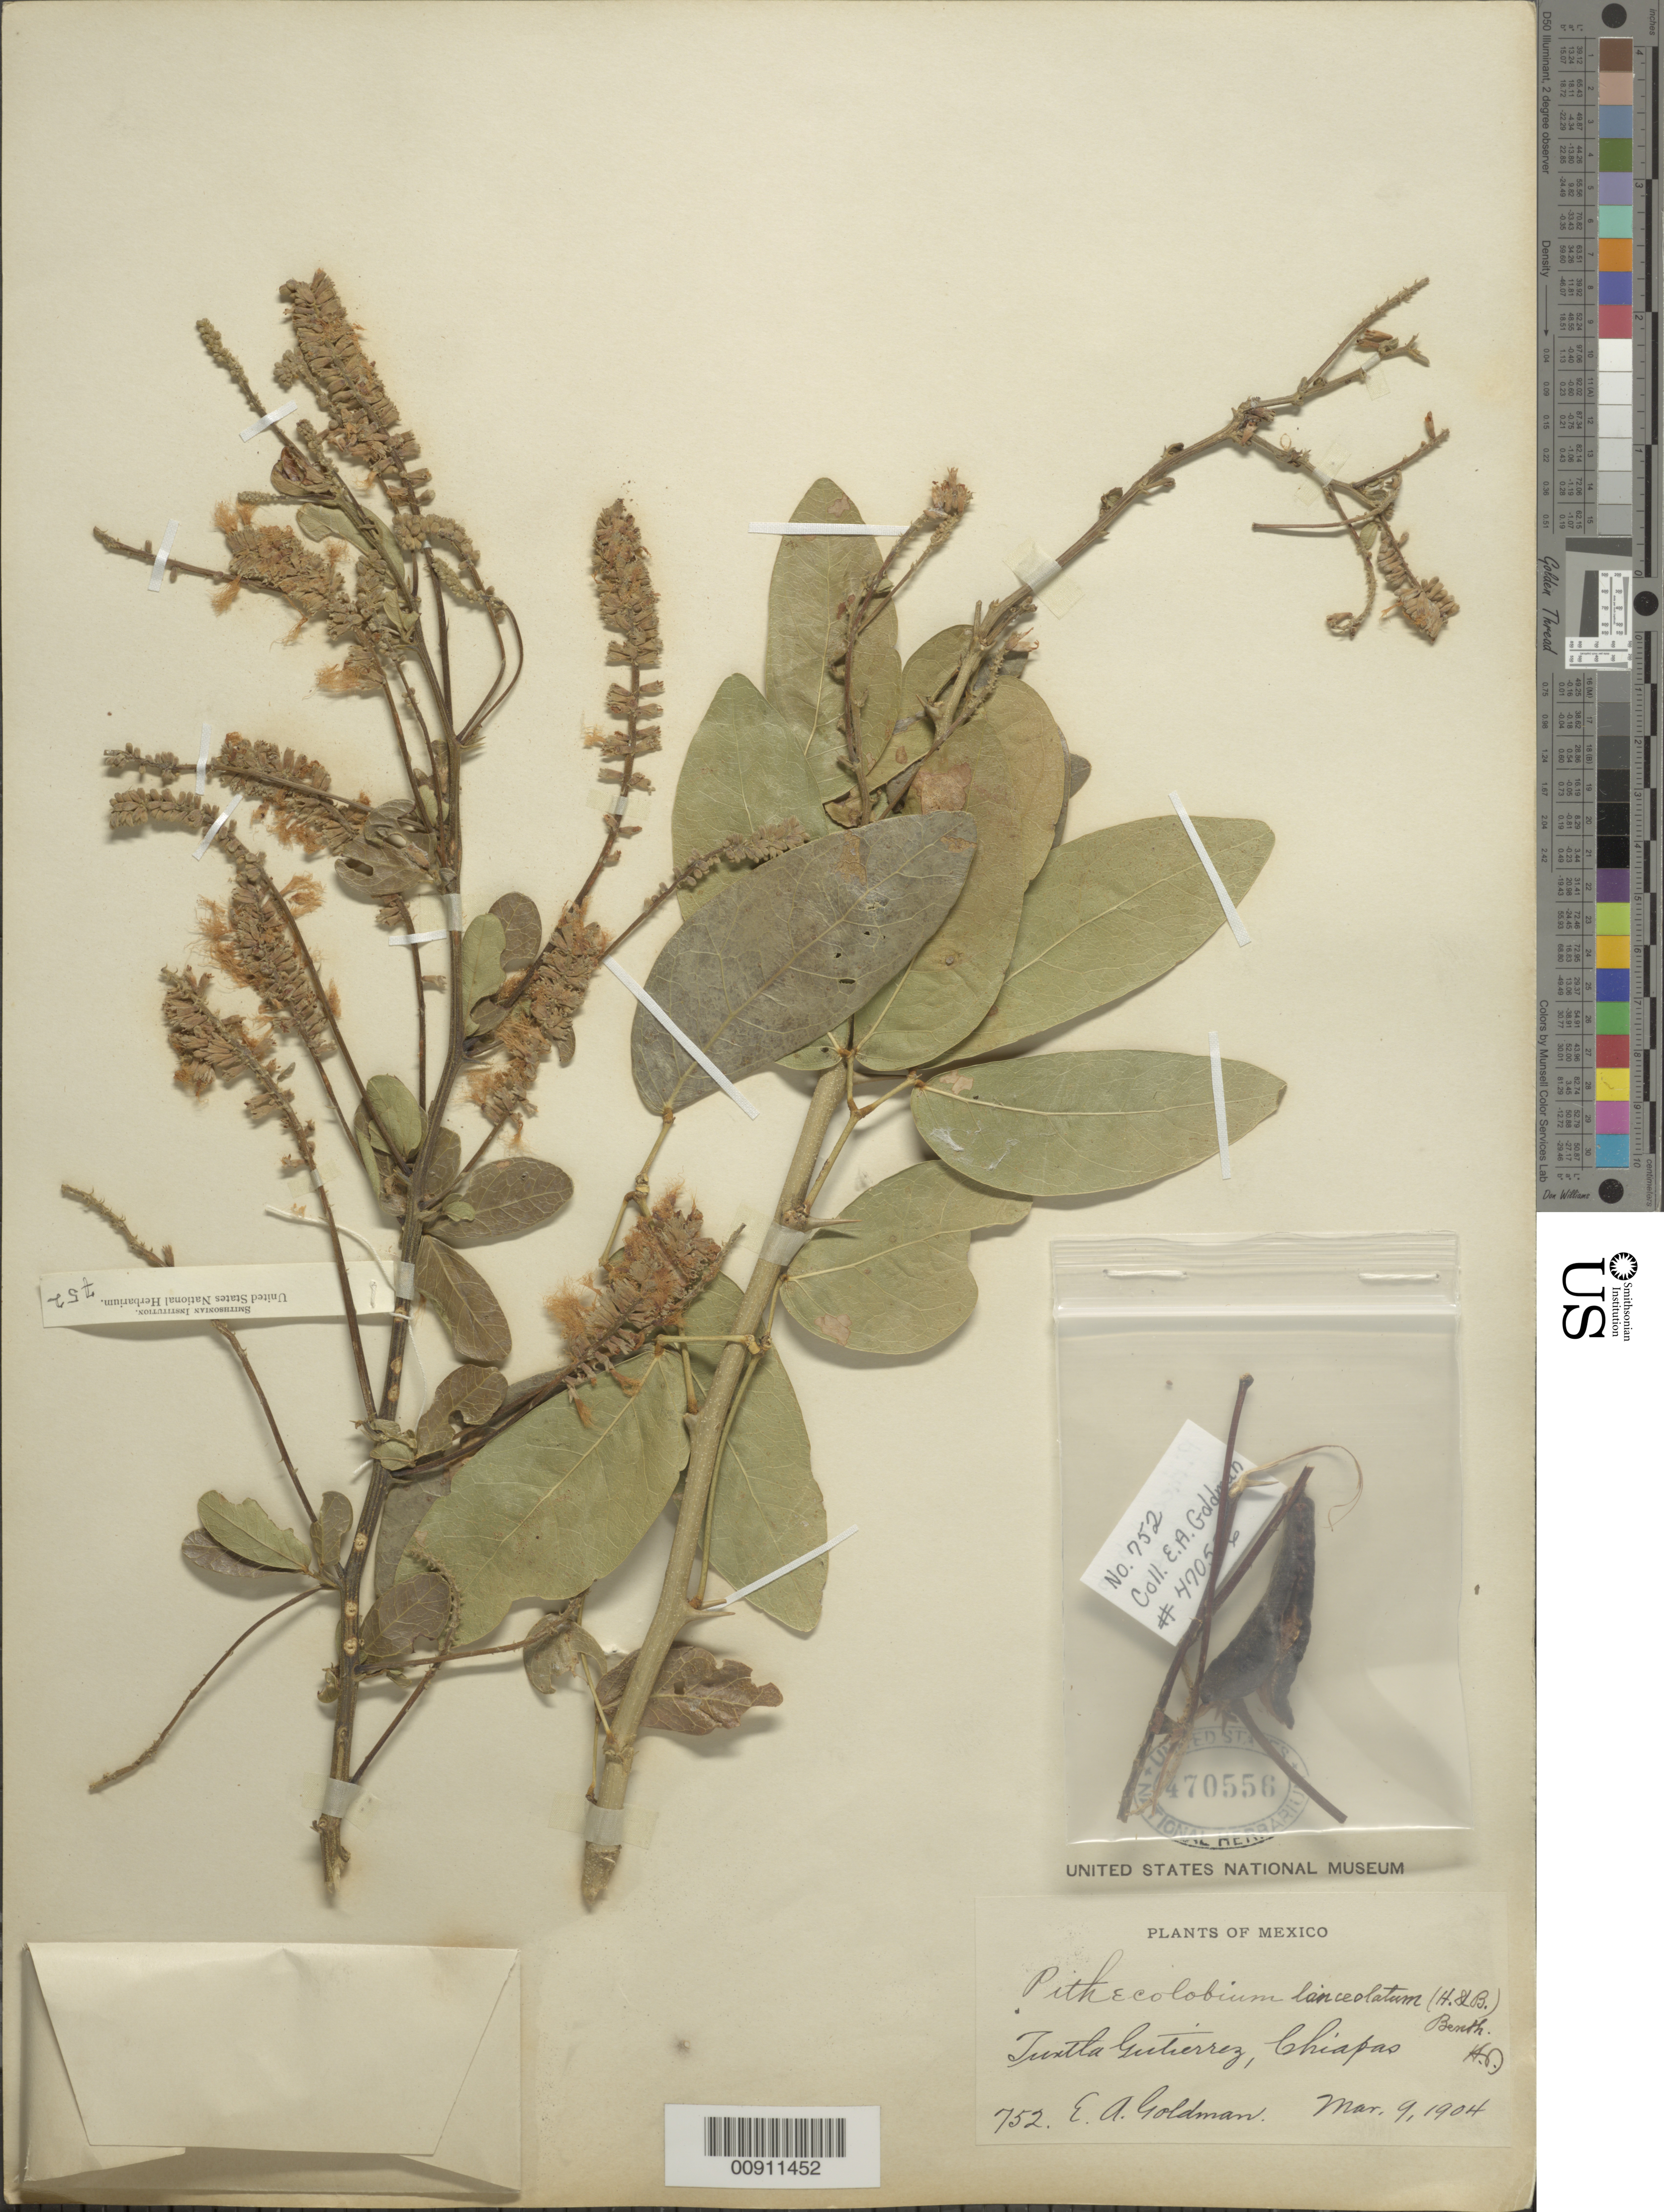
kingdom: Plantae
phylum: Tracheophyta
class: Magnoliopsida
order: Fabales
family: Fabaceae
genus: Pithecellobium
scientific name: Pithecellobium lanceolatum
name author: (Humb. & Bonpl. ex Willd.) Benth.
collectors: E. A. Goldman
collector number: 752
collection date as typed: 09 Mar 1904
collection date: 1904-03-09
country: Mexico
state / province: Chiapas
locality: Tuxtla Gutiérrez, Chiapas.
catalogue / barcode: US 470556